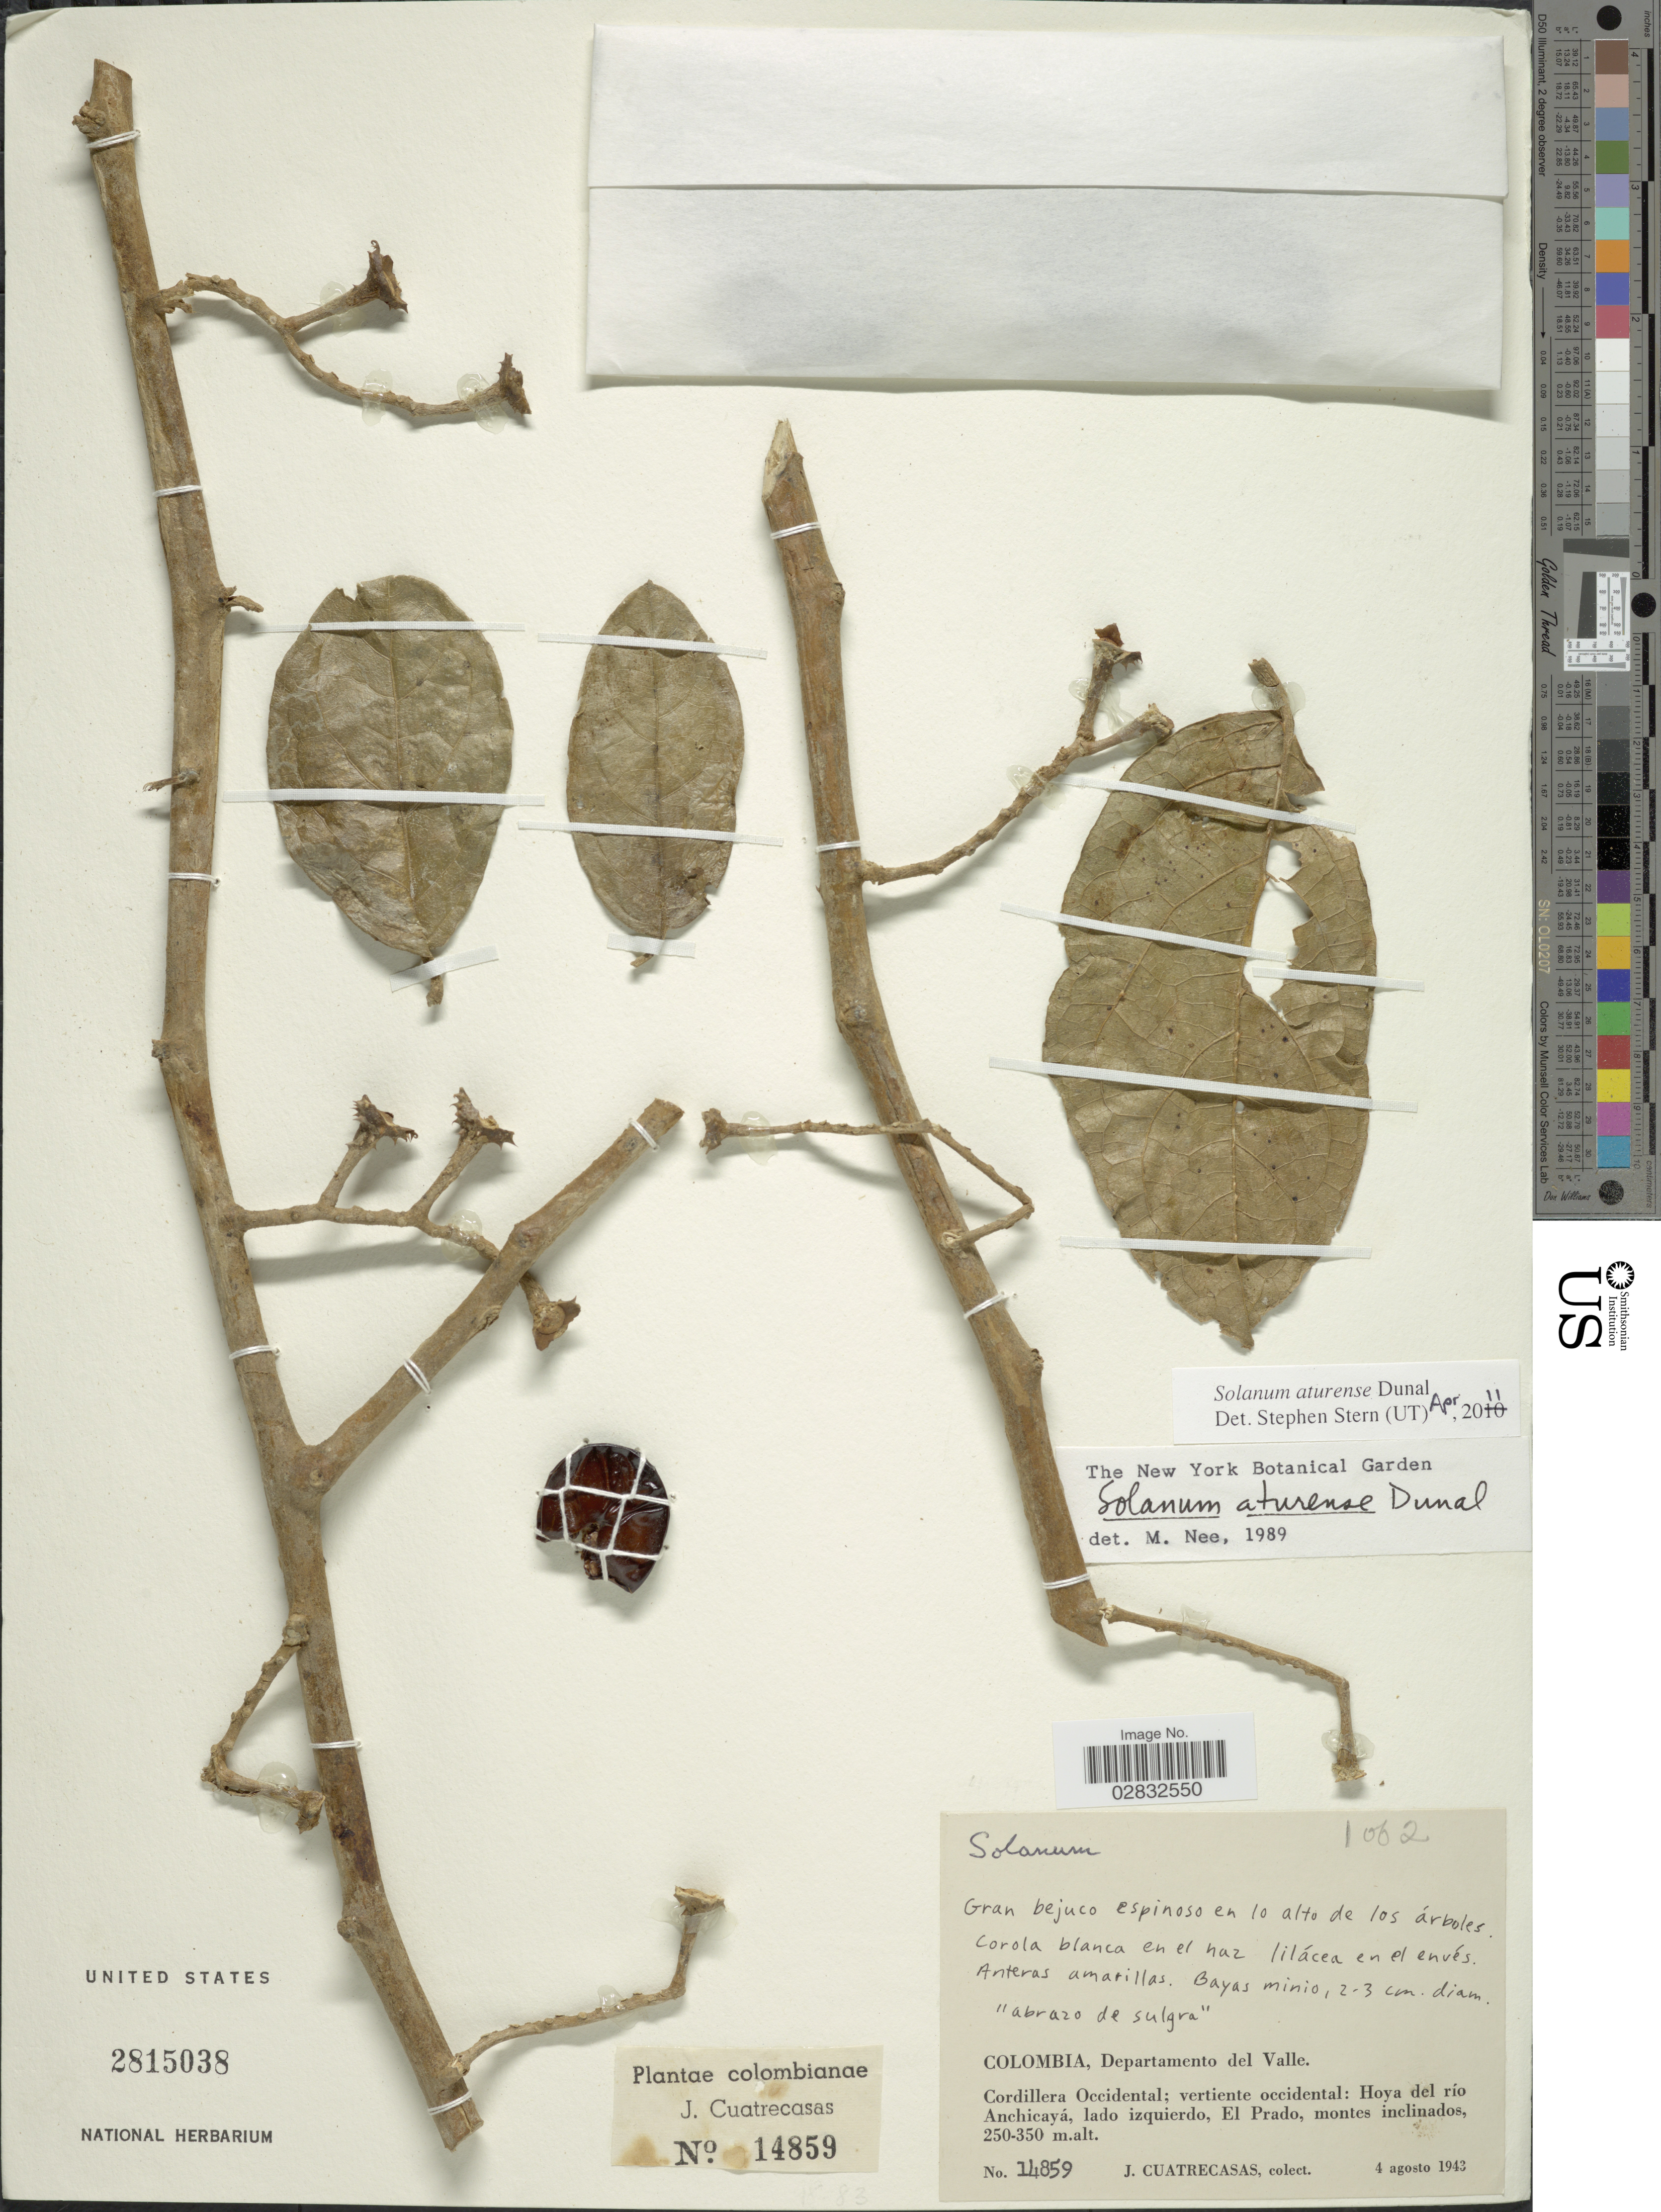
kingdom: Plantae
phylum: Tracheophyta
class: Magnoliopsida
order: Solanales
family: Solanaceae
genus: Solanum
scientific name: Solanum aturense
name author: Humb. & Bonpl. ex Dunal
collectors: J. Cuatrecasas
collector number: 14859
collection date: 1943-08-04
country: Colombia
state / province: Valle del Cauca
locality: Departamento del Valle, Cordillera Occidental, vertiente occidental, Hoya del río Anchicayá, lado izquierdo, El Prado, montes inclinados.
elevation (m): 250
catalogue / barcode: US 2815038